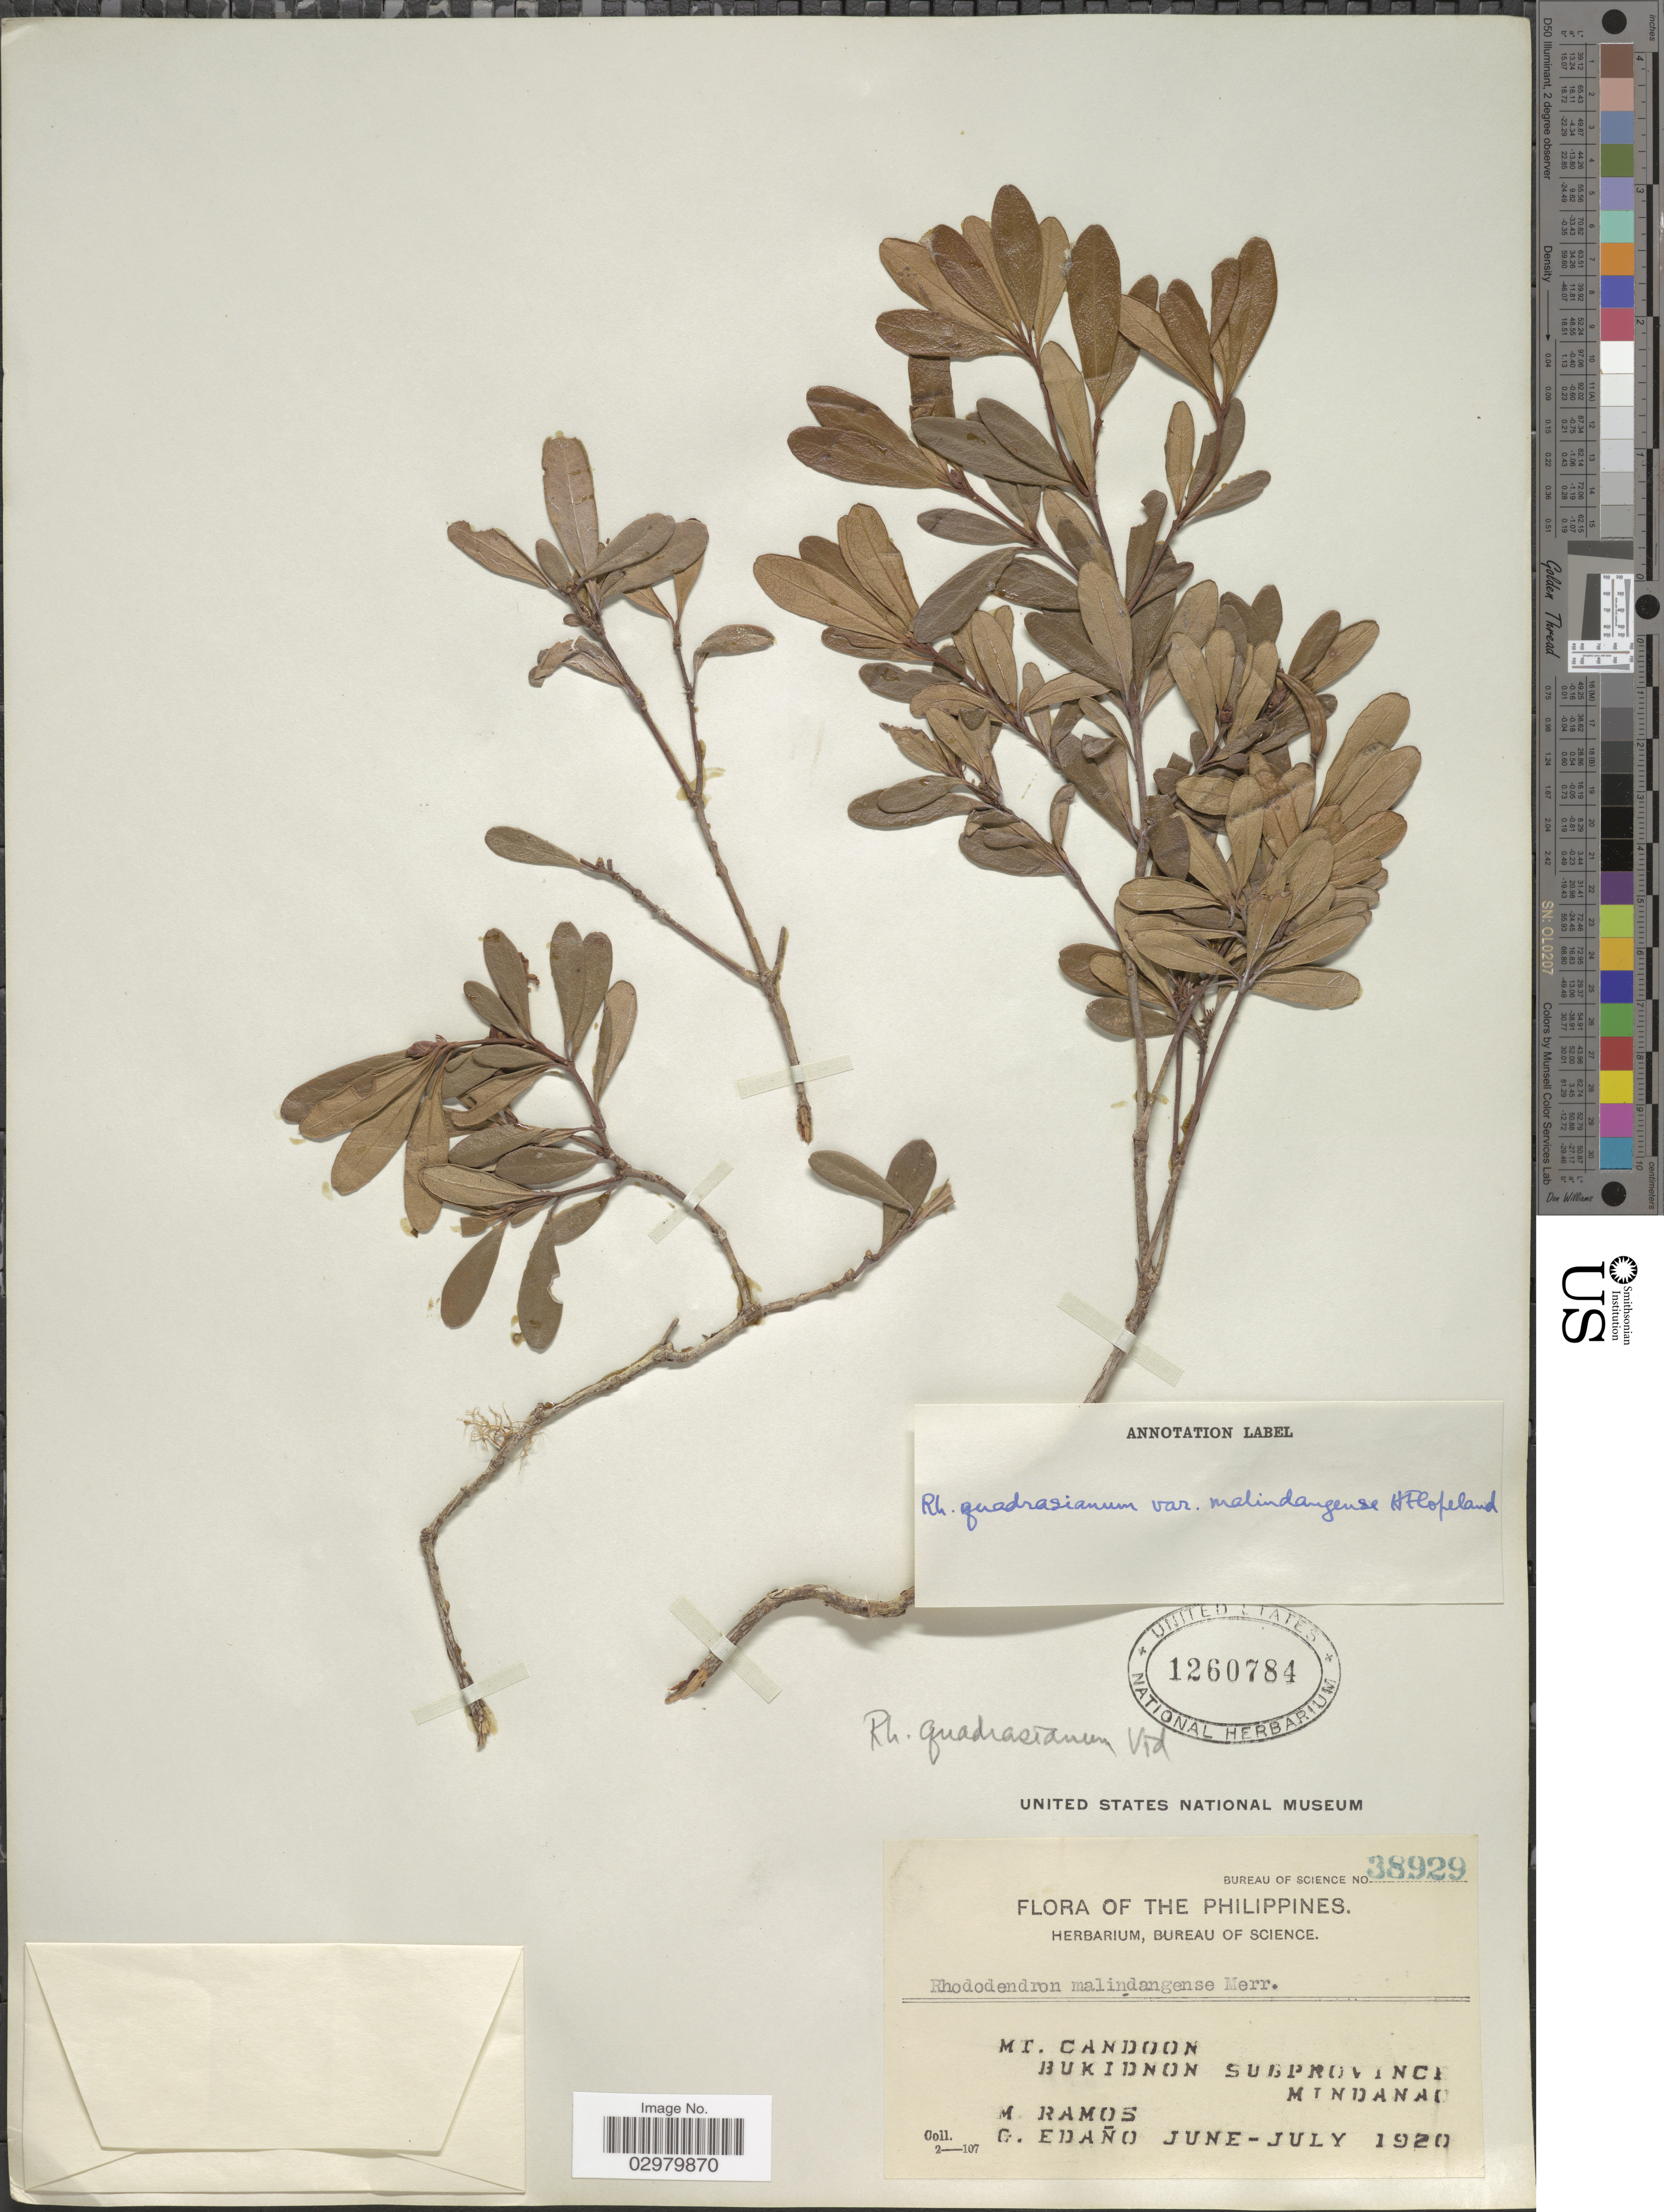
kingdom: Plantae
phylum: Tracheophyta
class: Magnoliopsida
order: Ericales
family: Ericaceae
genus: Rhododendron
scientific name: Rhododendron quadrasianum var. malindangense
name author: (Merr.) H.F. Copel.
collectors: M. Ramos & G. Edaño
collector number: Bureau of Science38929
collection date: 1920-06/1920-07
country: Philippines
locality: Mt. Candoon, Bukidnon Subprovince, Mindanao.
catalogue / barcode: US 1260784